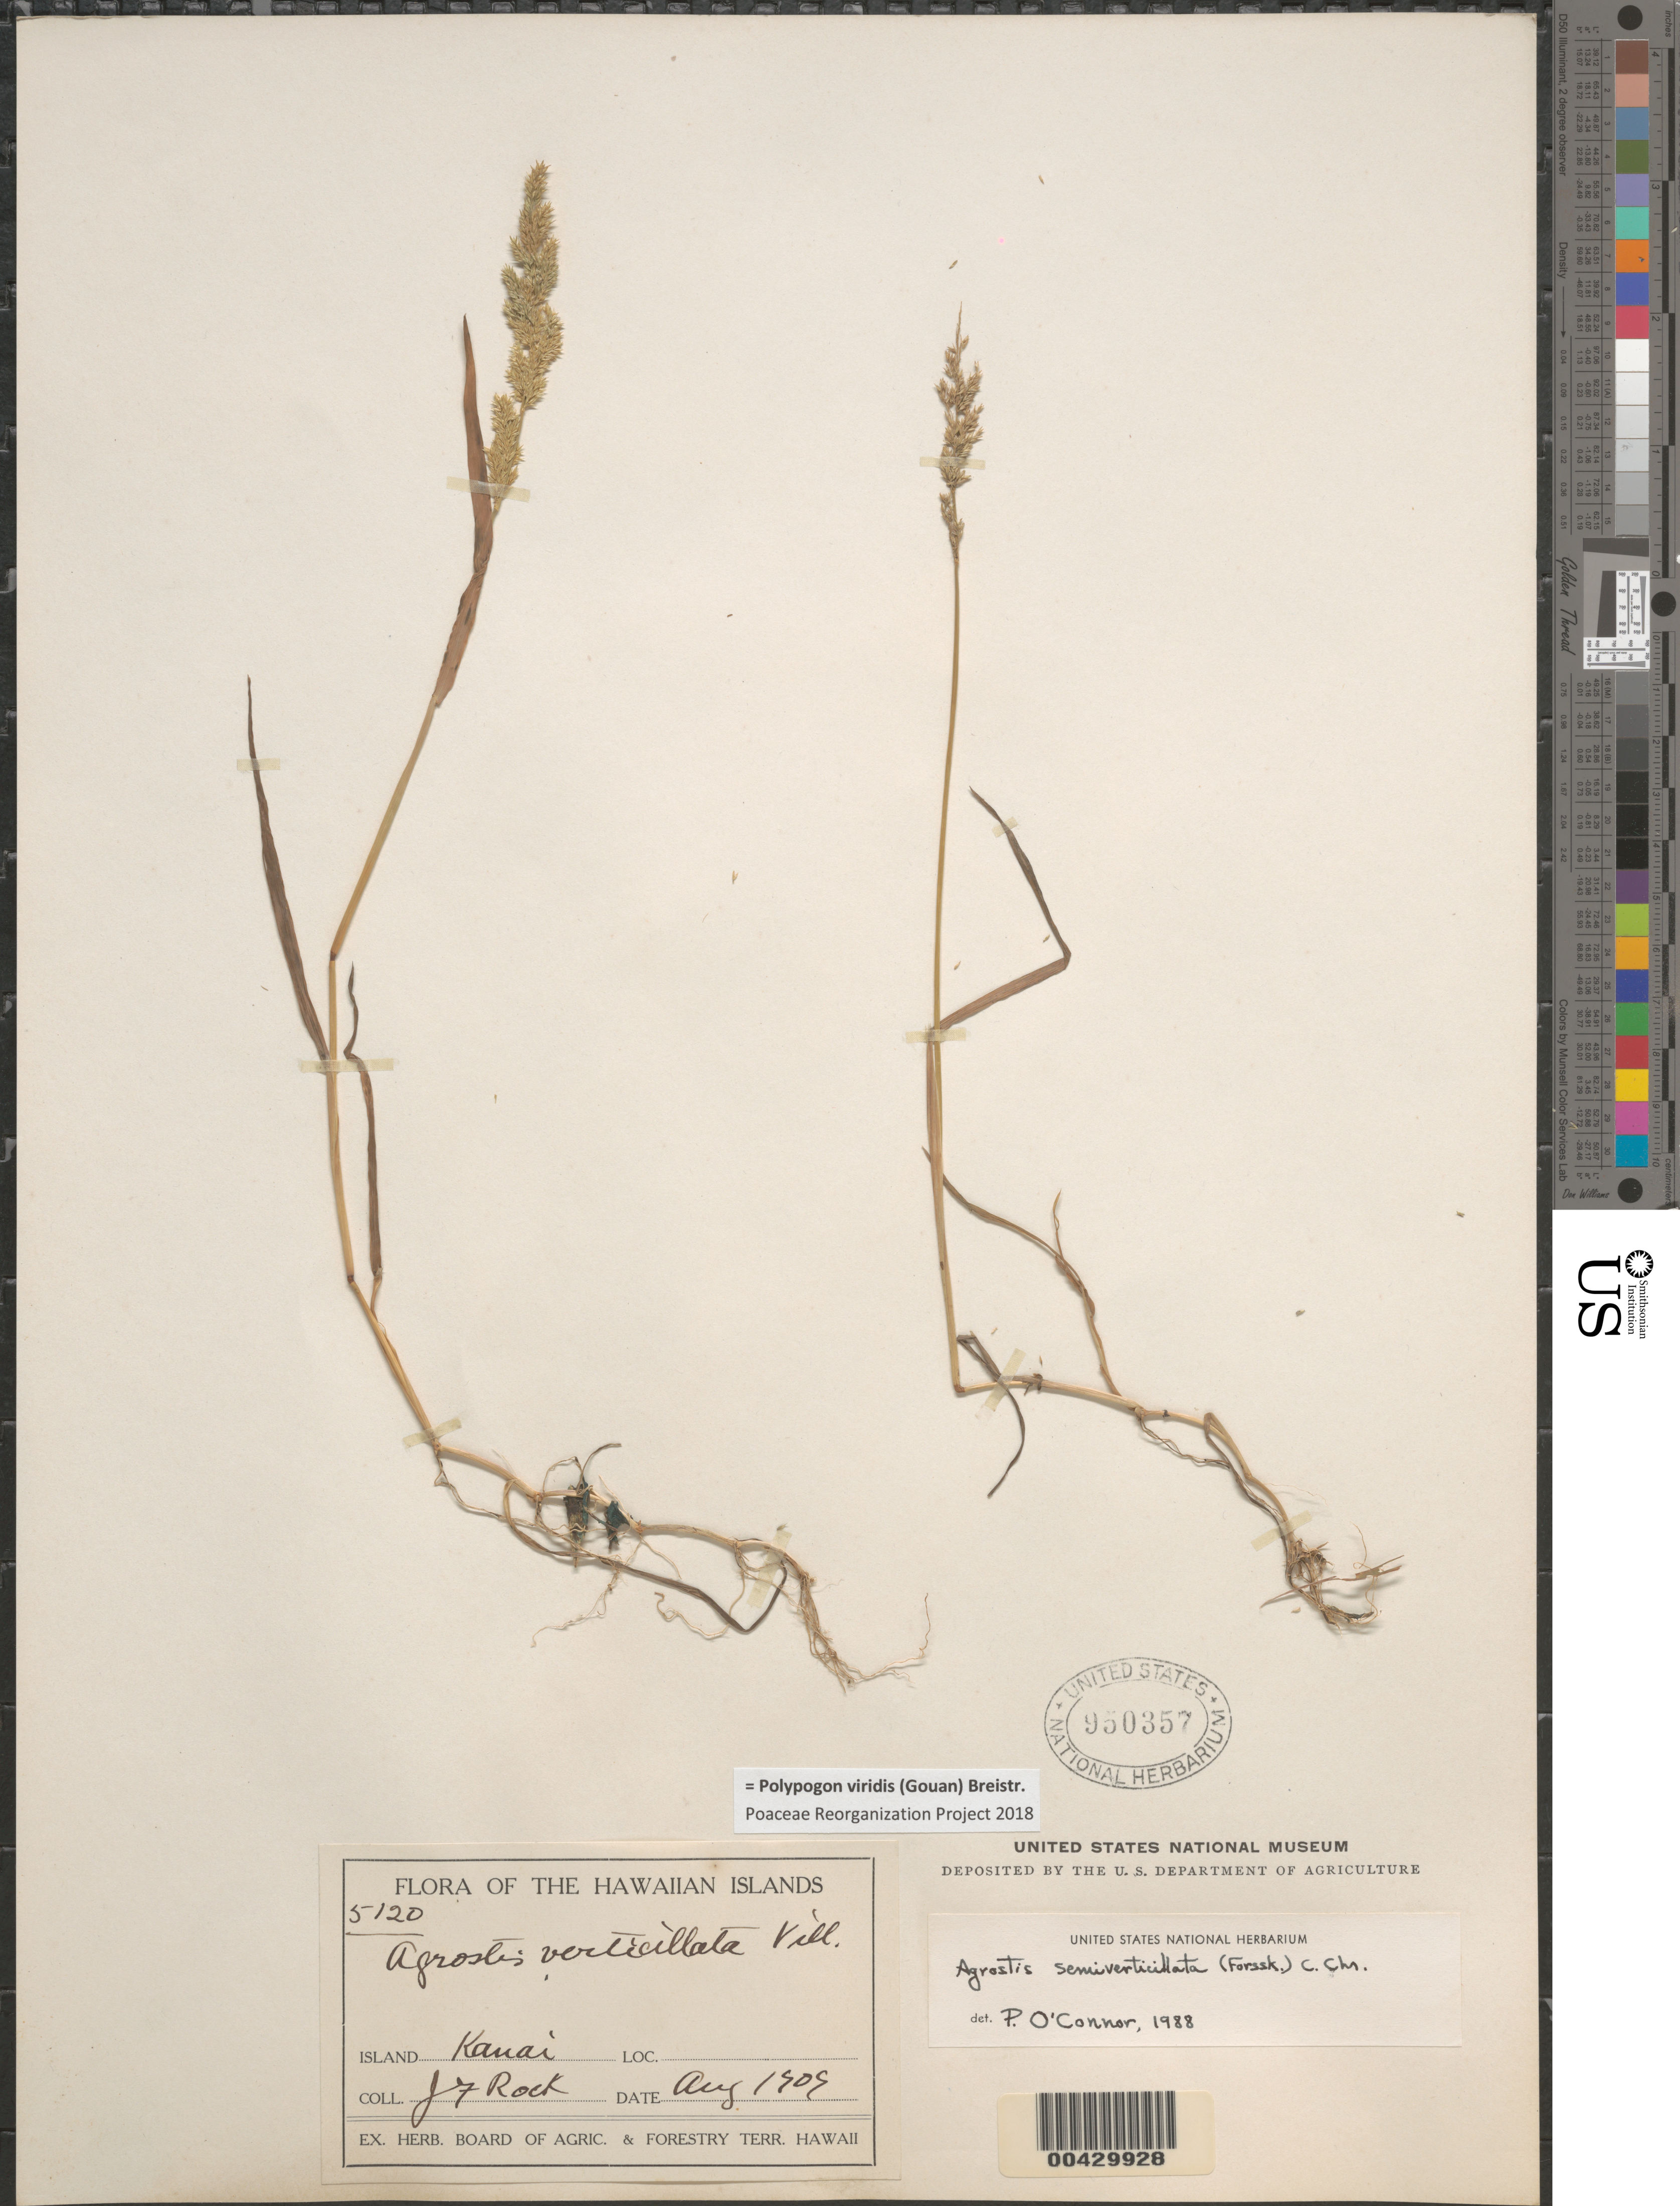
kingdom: Plantae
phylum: Tracheophyta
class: Liliopsida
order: Poales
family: Poaceae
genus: Polypogon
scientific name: Polypogon viridis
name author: (Gouan) Breistroffer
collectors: J. F. Rock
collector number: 5120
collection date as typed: Aug 1909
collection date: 1909-08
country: United States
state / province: Hawaii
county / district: Kaui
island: Kaua'i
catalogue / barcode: US 950357